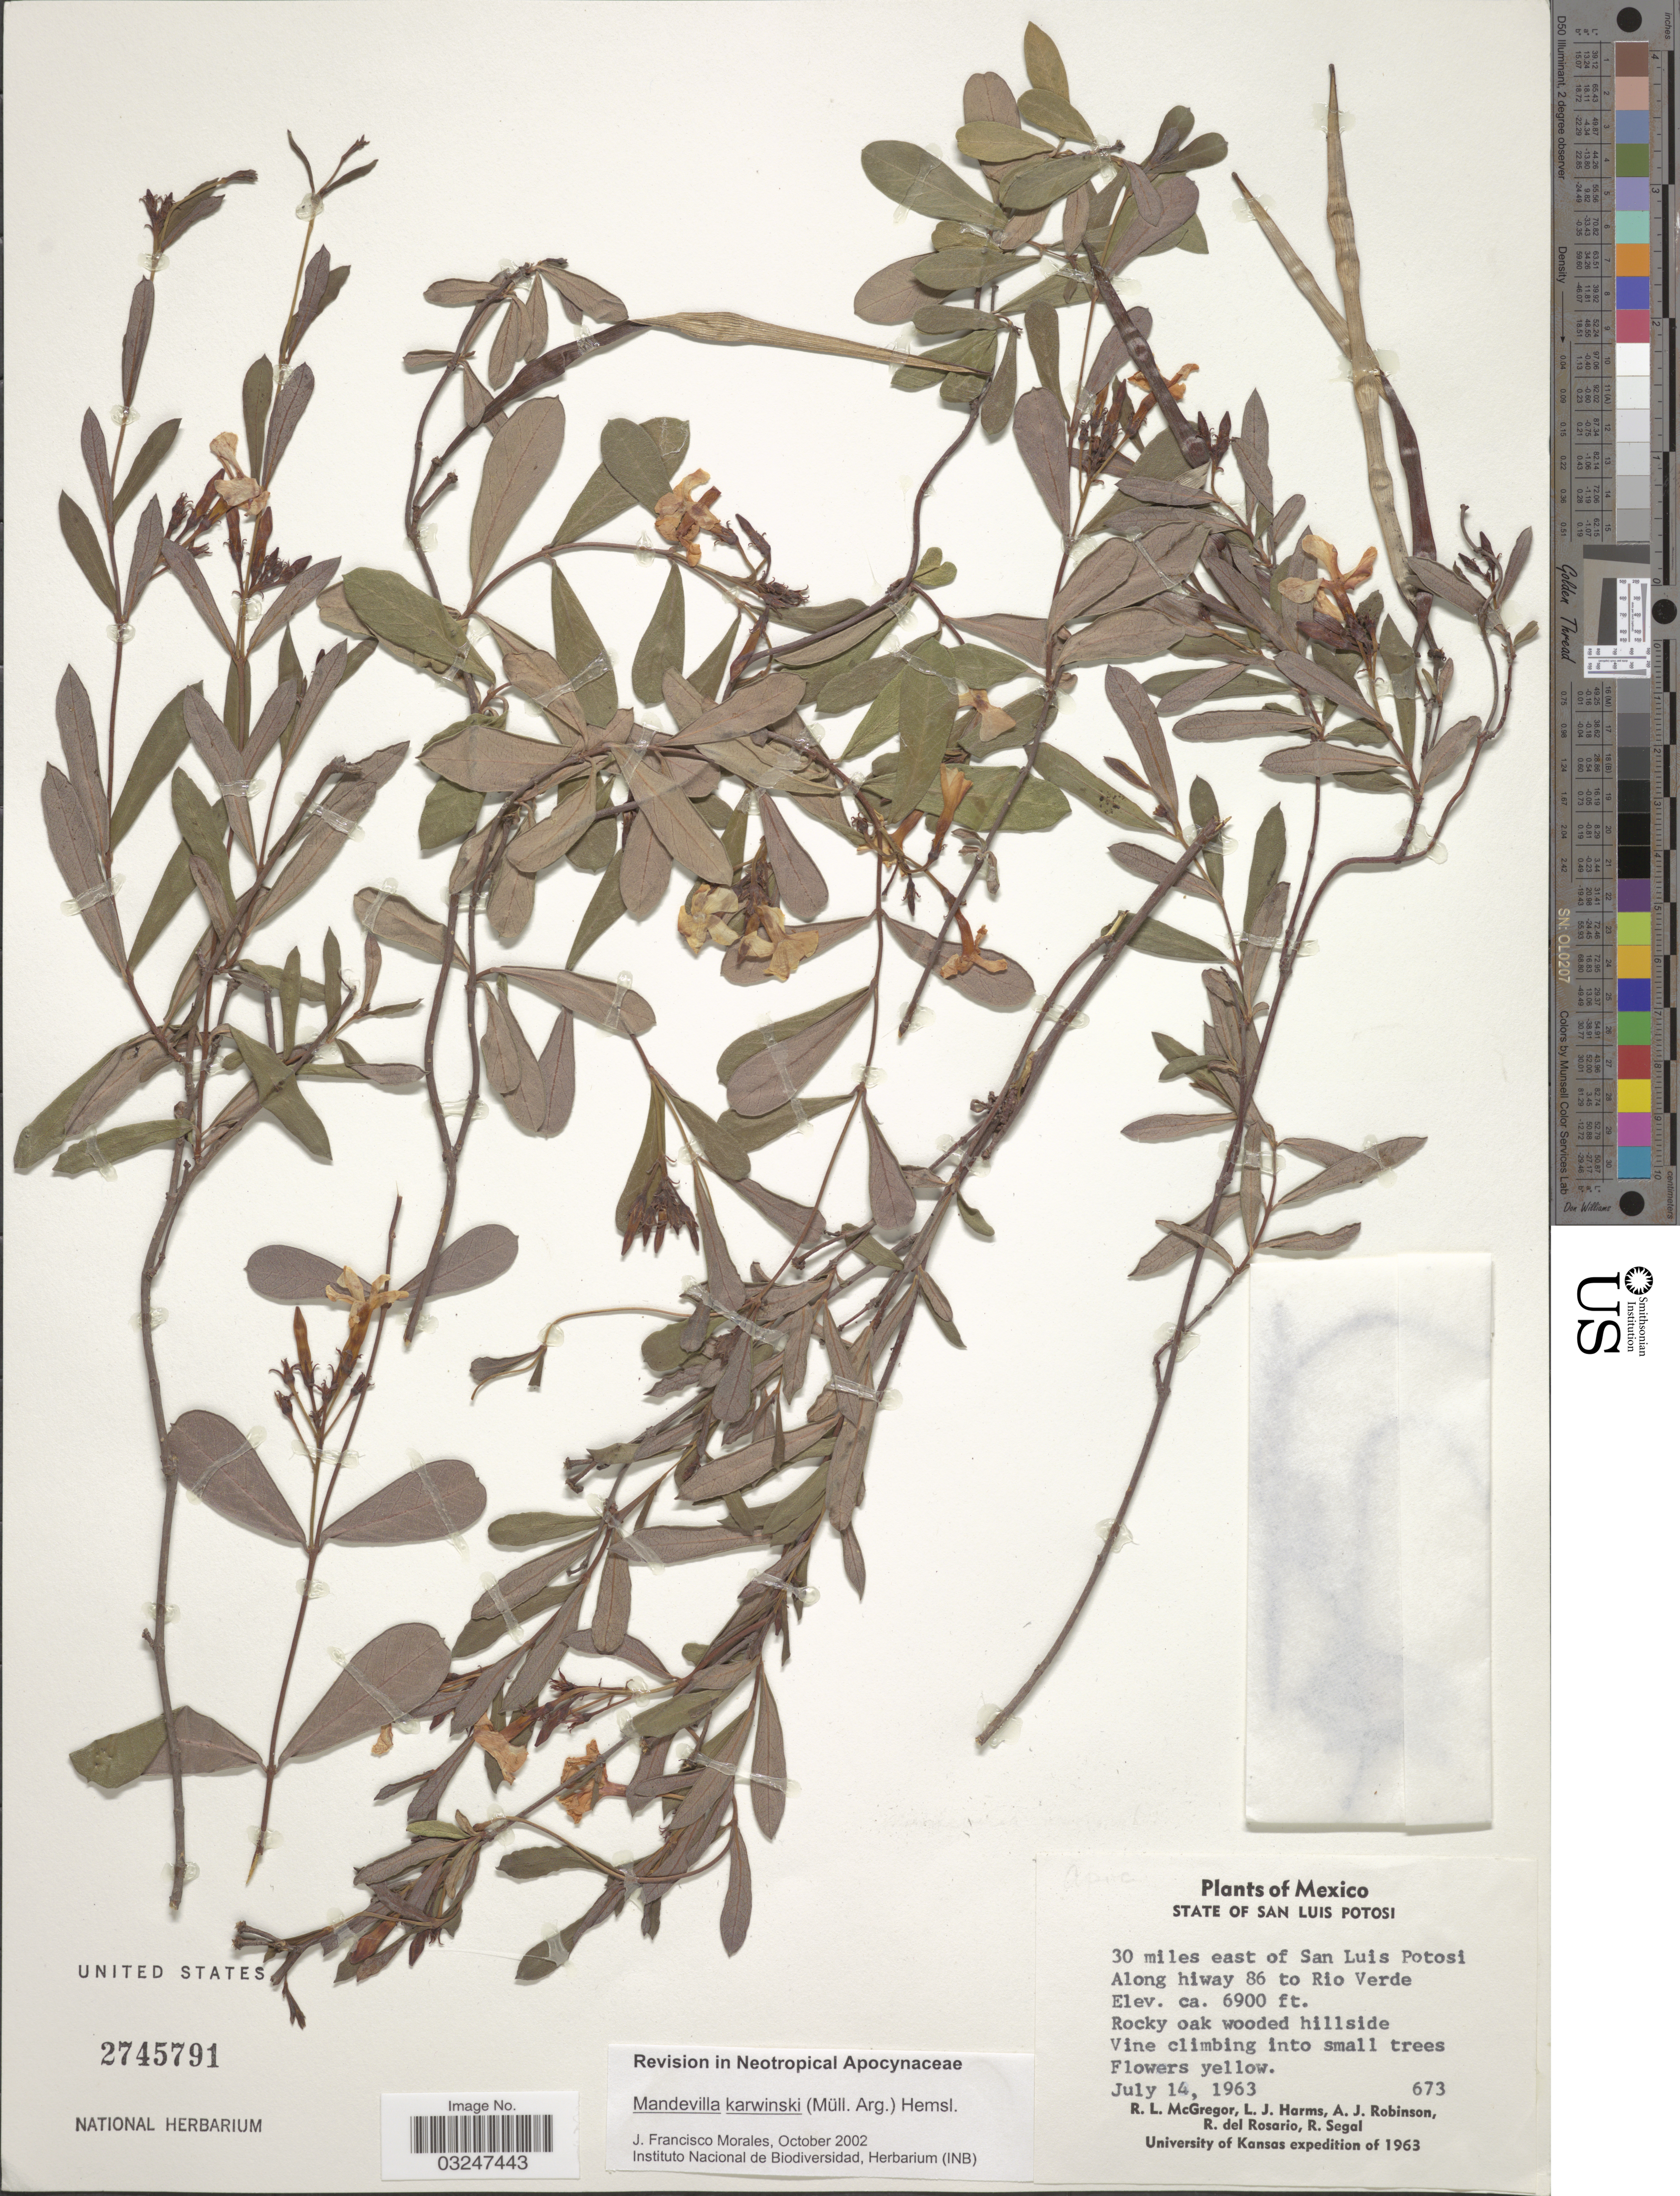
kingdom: Plantae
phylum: Tracheophyta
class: Magnoliopsida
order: Gentianales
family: Apocynaceae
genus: Mandevilla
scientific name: Mandevilla karwinski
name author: (Müll. Arg.) Hemsl.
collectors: R. McGregor, L. Harms, A. J. Robinson, R. del Rosario & R. Segal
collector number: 673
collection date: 1963-07-14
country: Mexico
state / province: San Luis Potosí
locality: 30 miles east of San Luis Potosi. Along hiway 86 to Rio Verde.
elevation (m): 2103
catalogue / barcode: US 2745791